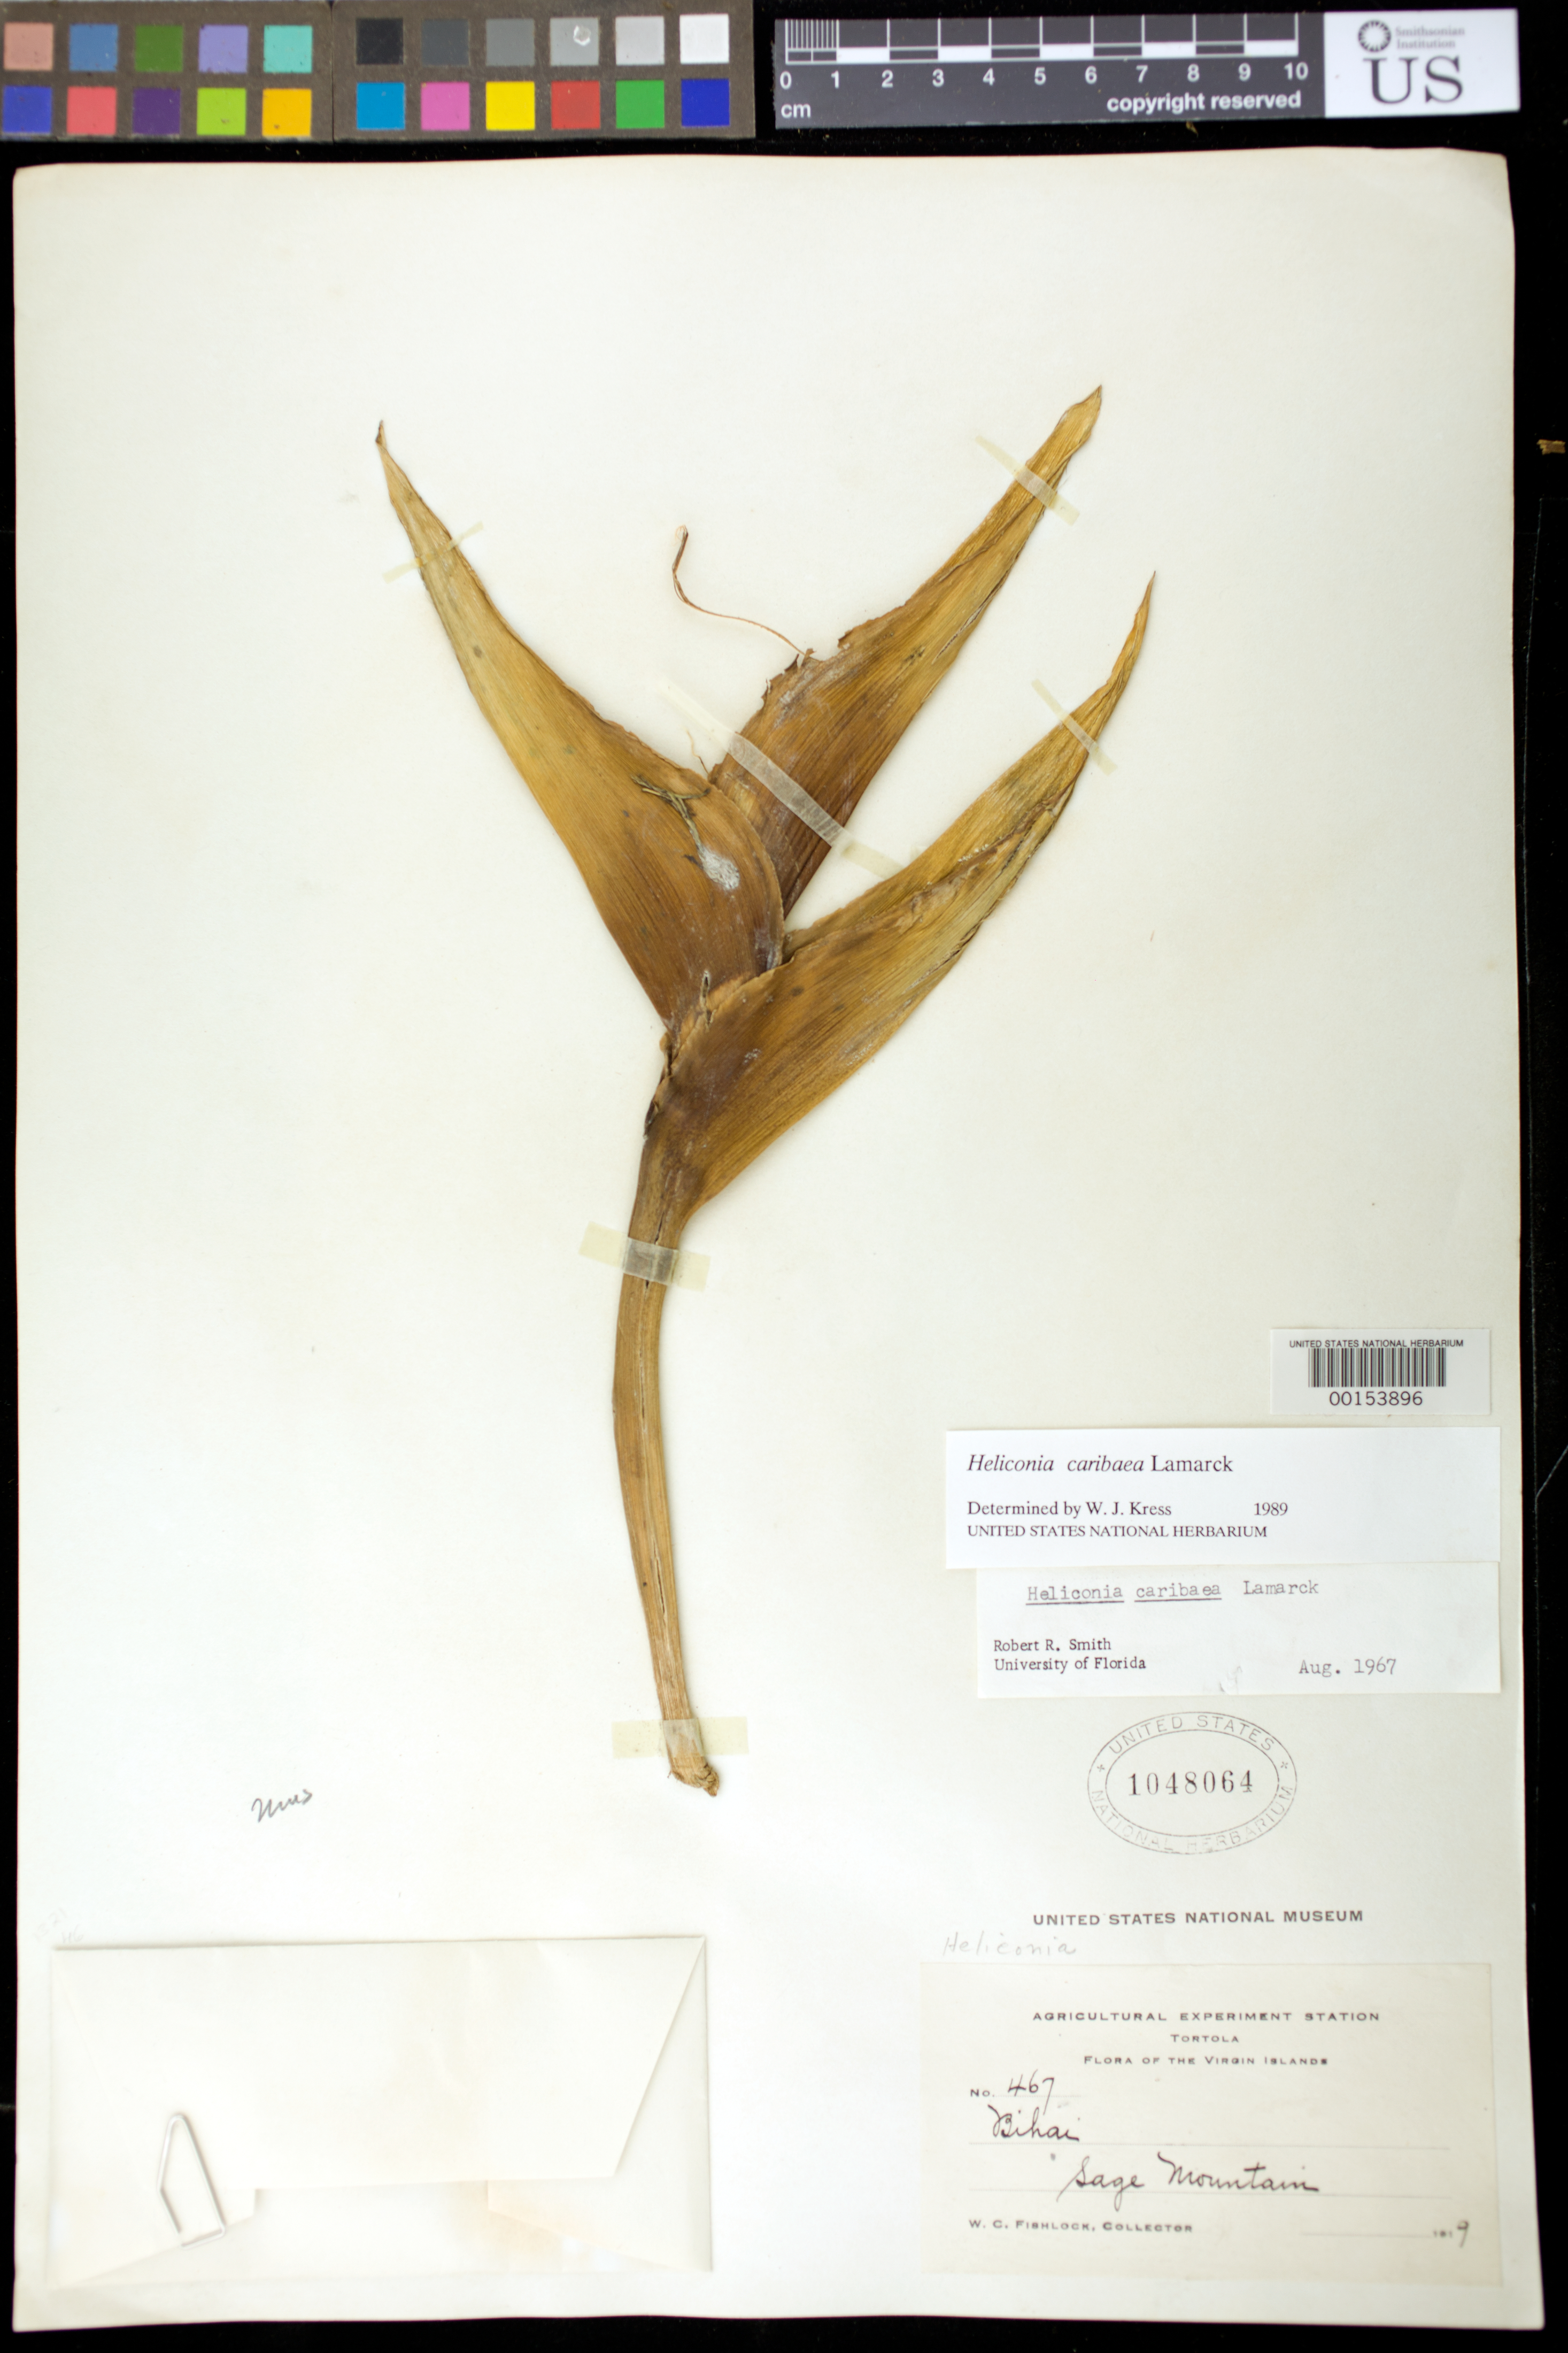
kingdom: Plantae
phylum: Tracheophyta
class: Liliopsida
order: Zingiberales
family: Heliconiaceae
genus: Heliconia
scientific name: Heliconia caribaea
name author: Lam.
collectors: W. Fishlock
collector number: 467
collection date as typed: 1919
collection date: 1919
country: British Virgin Islands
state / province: Tortola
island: Tortola Island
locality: Sage mountain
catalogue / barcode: US 1048064